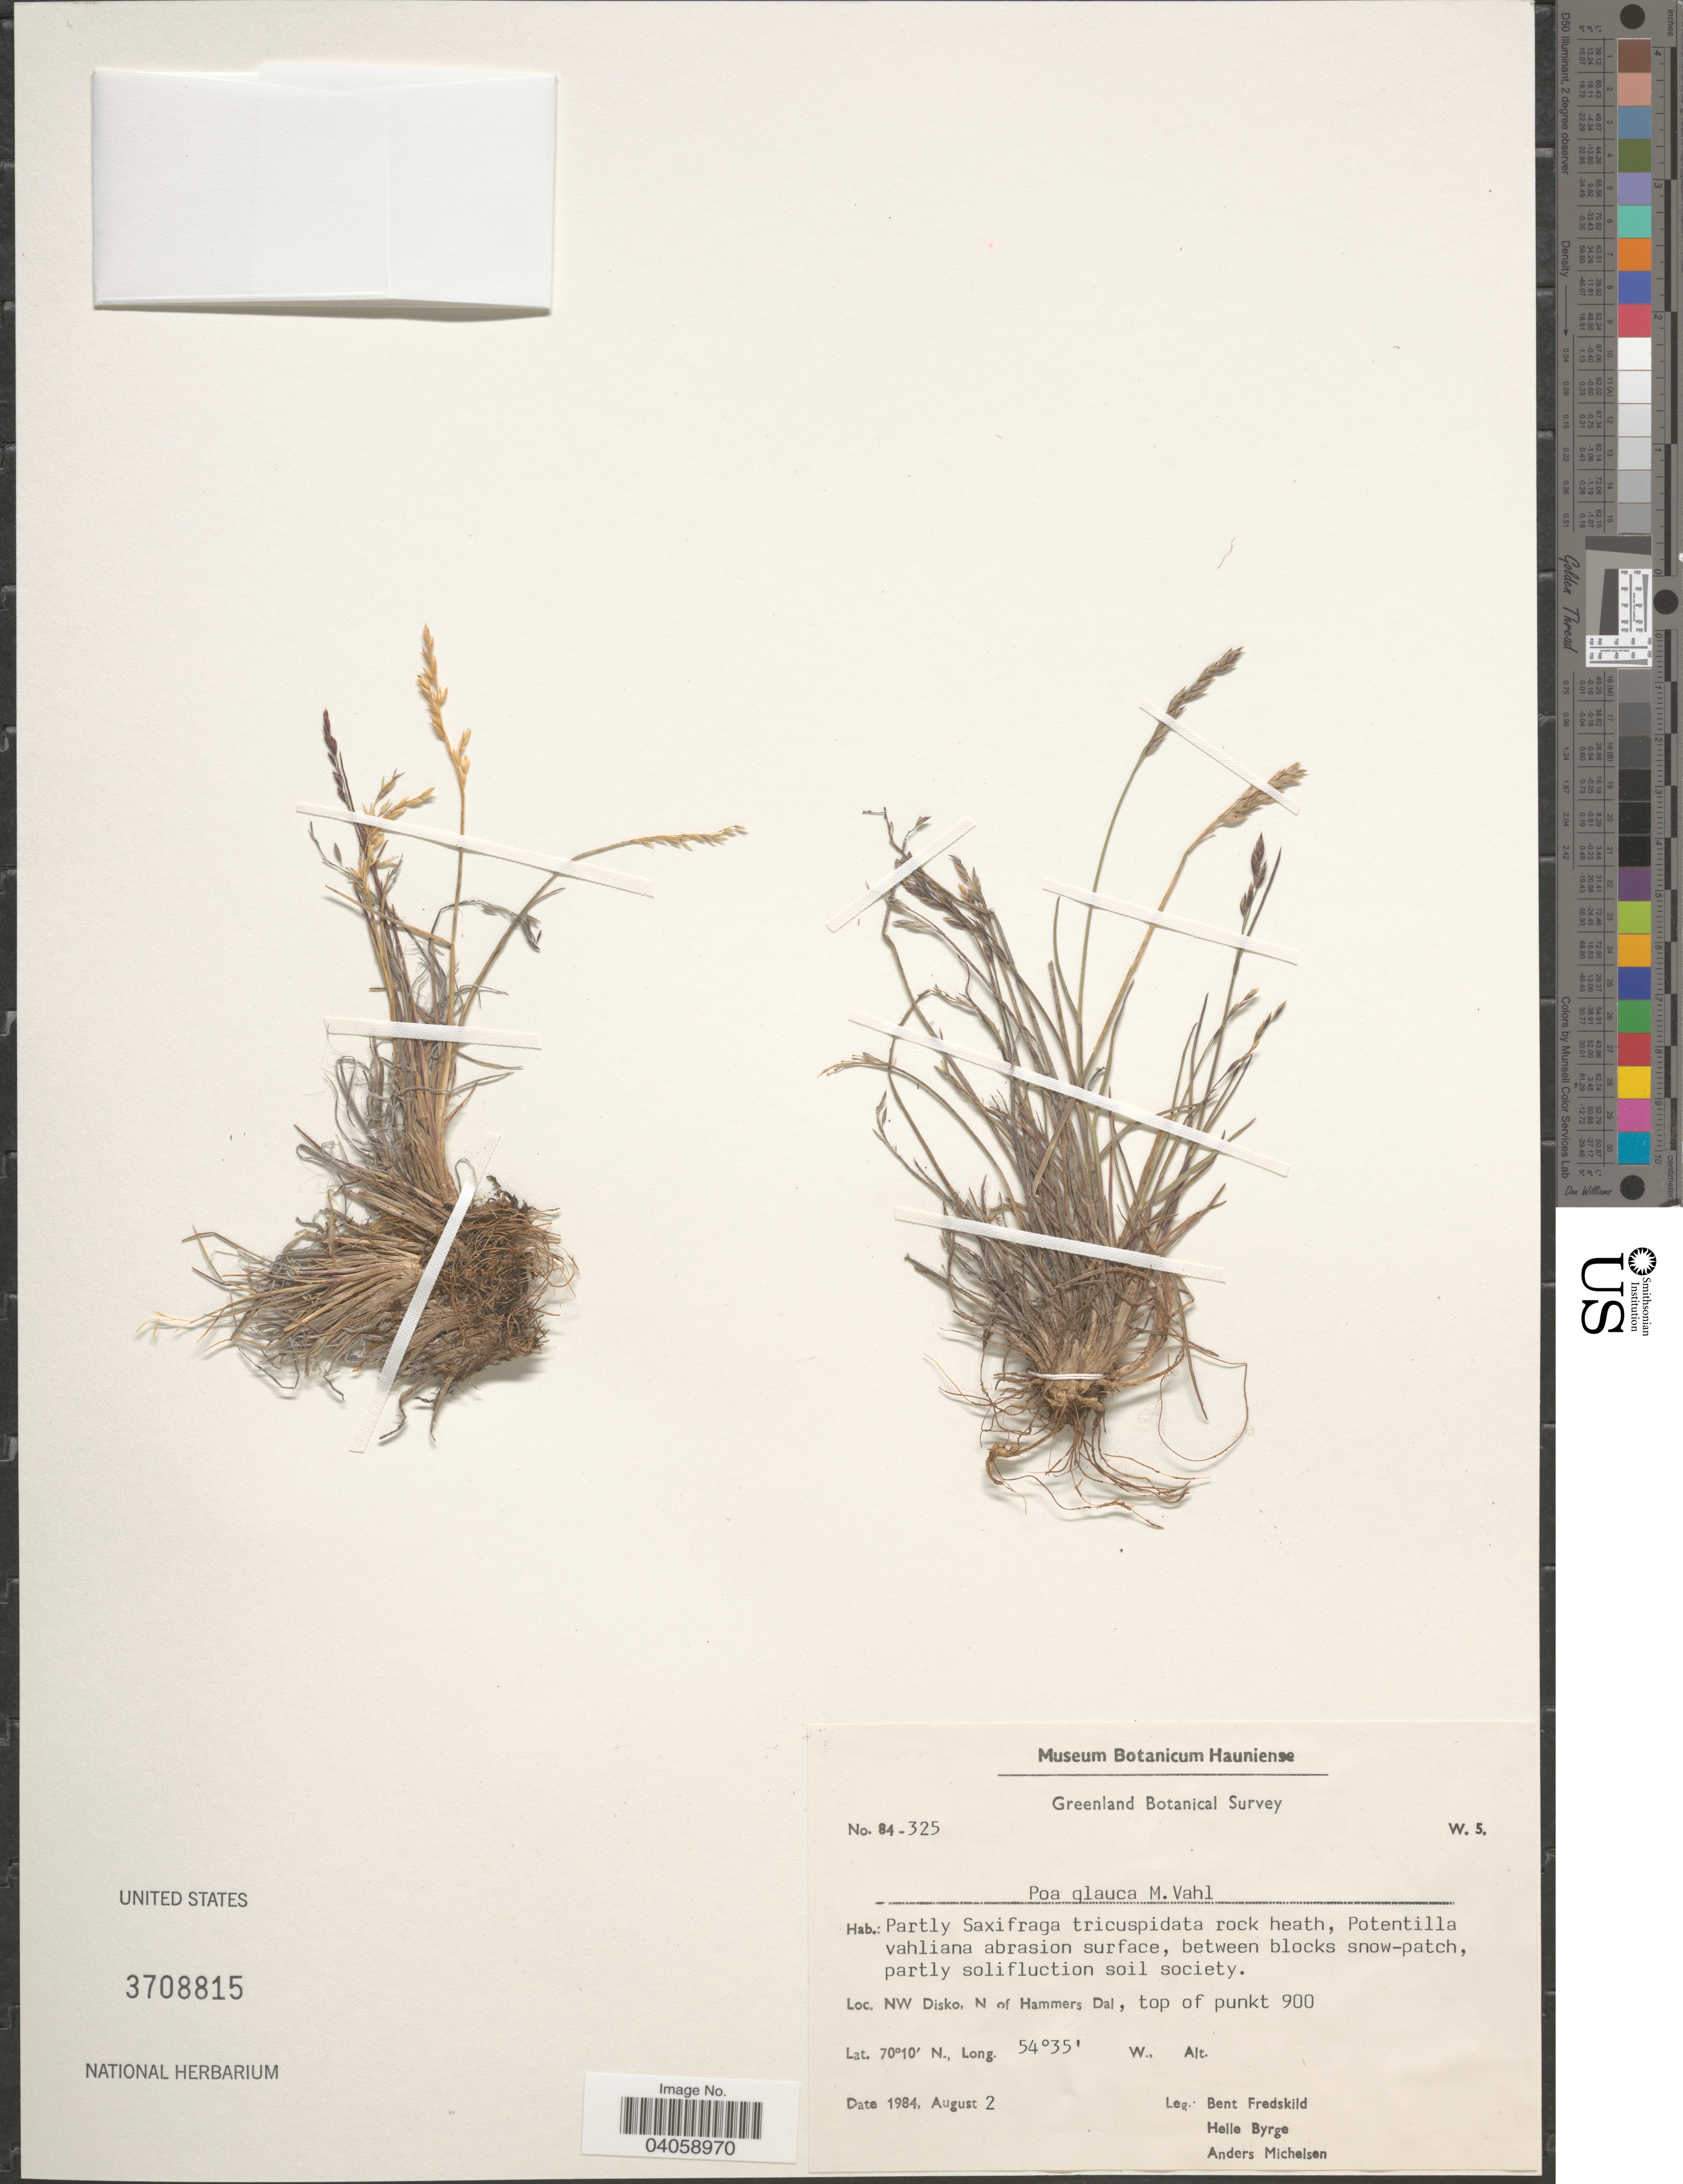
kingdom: Plantae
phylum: Tracheophyta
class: Liliopsida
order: Poales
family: Poaceae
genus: Poa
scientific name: Poa glauca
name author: Vahl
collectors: B. Fredskild, H. Byrge & A. Michelsen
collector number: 84.325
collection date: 1984-08-02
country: Greenland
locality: NW Disko, N of Hammers Dal, top of punkt 900.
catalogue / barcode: US 3708815